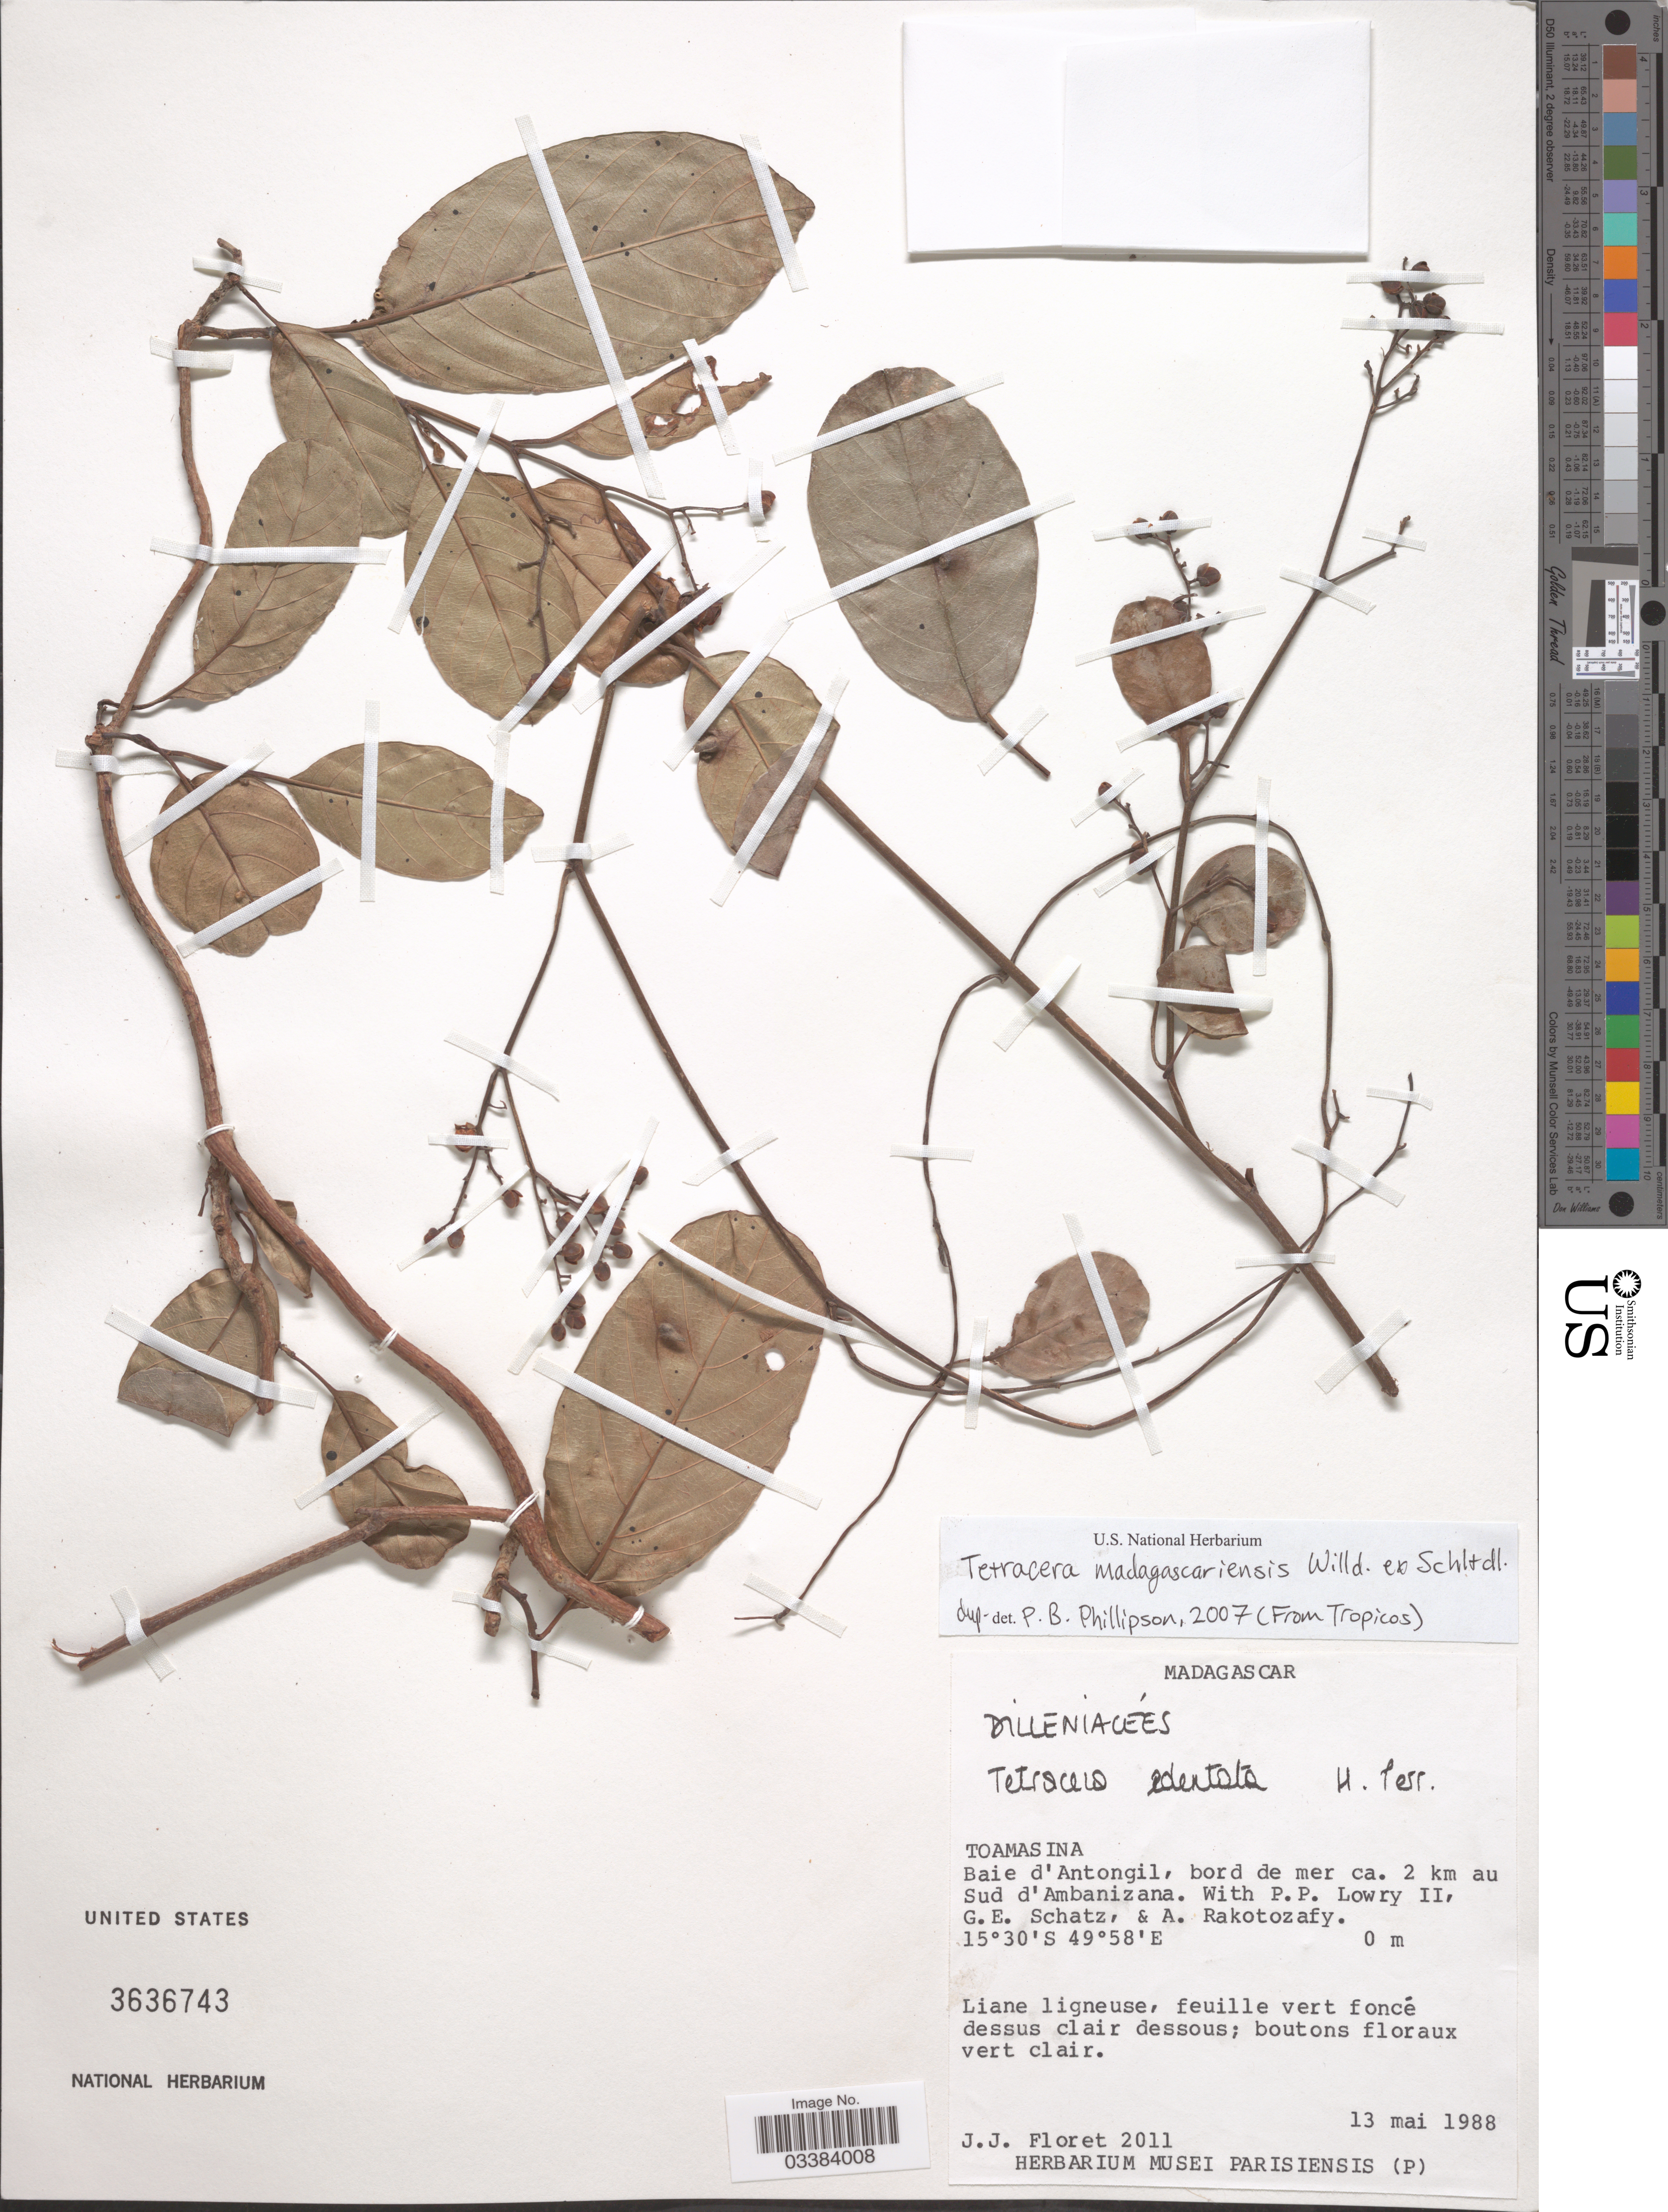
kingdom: Plantae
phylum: Tracheophyta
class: Magnoliopsida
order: Dilleniales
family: Dilleniaceae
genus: Tetracera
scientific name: Tetracera madagascariensis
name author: Willd. ex Schltdl.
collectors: J. Floret, P. P. Lowry, G. Schatz & A. Rakotozafy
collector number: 2011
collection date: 1988-05-13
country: Madagascar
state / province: Analanjirofo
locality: Baie d'Antongil, bord de mer ca. 2 km au Sud d'Ambanizana.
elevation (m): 0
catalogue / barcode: US 3636743